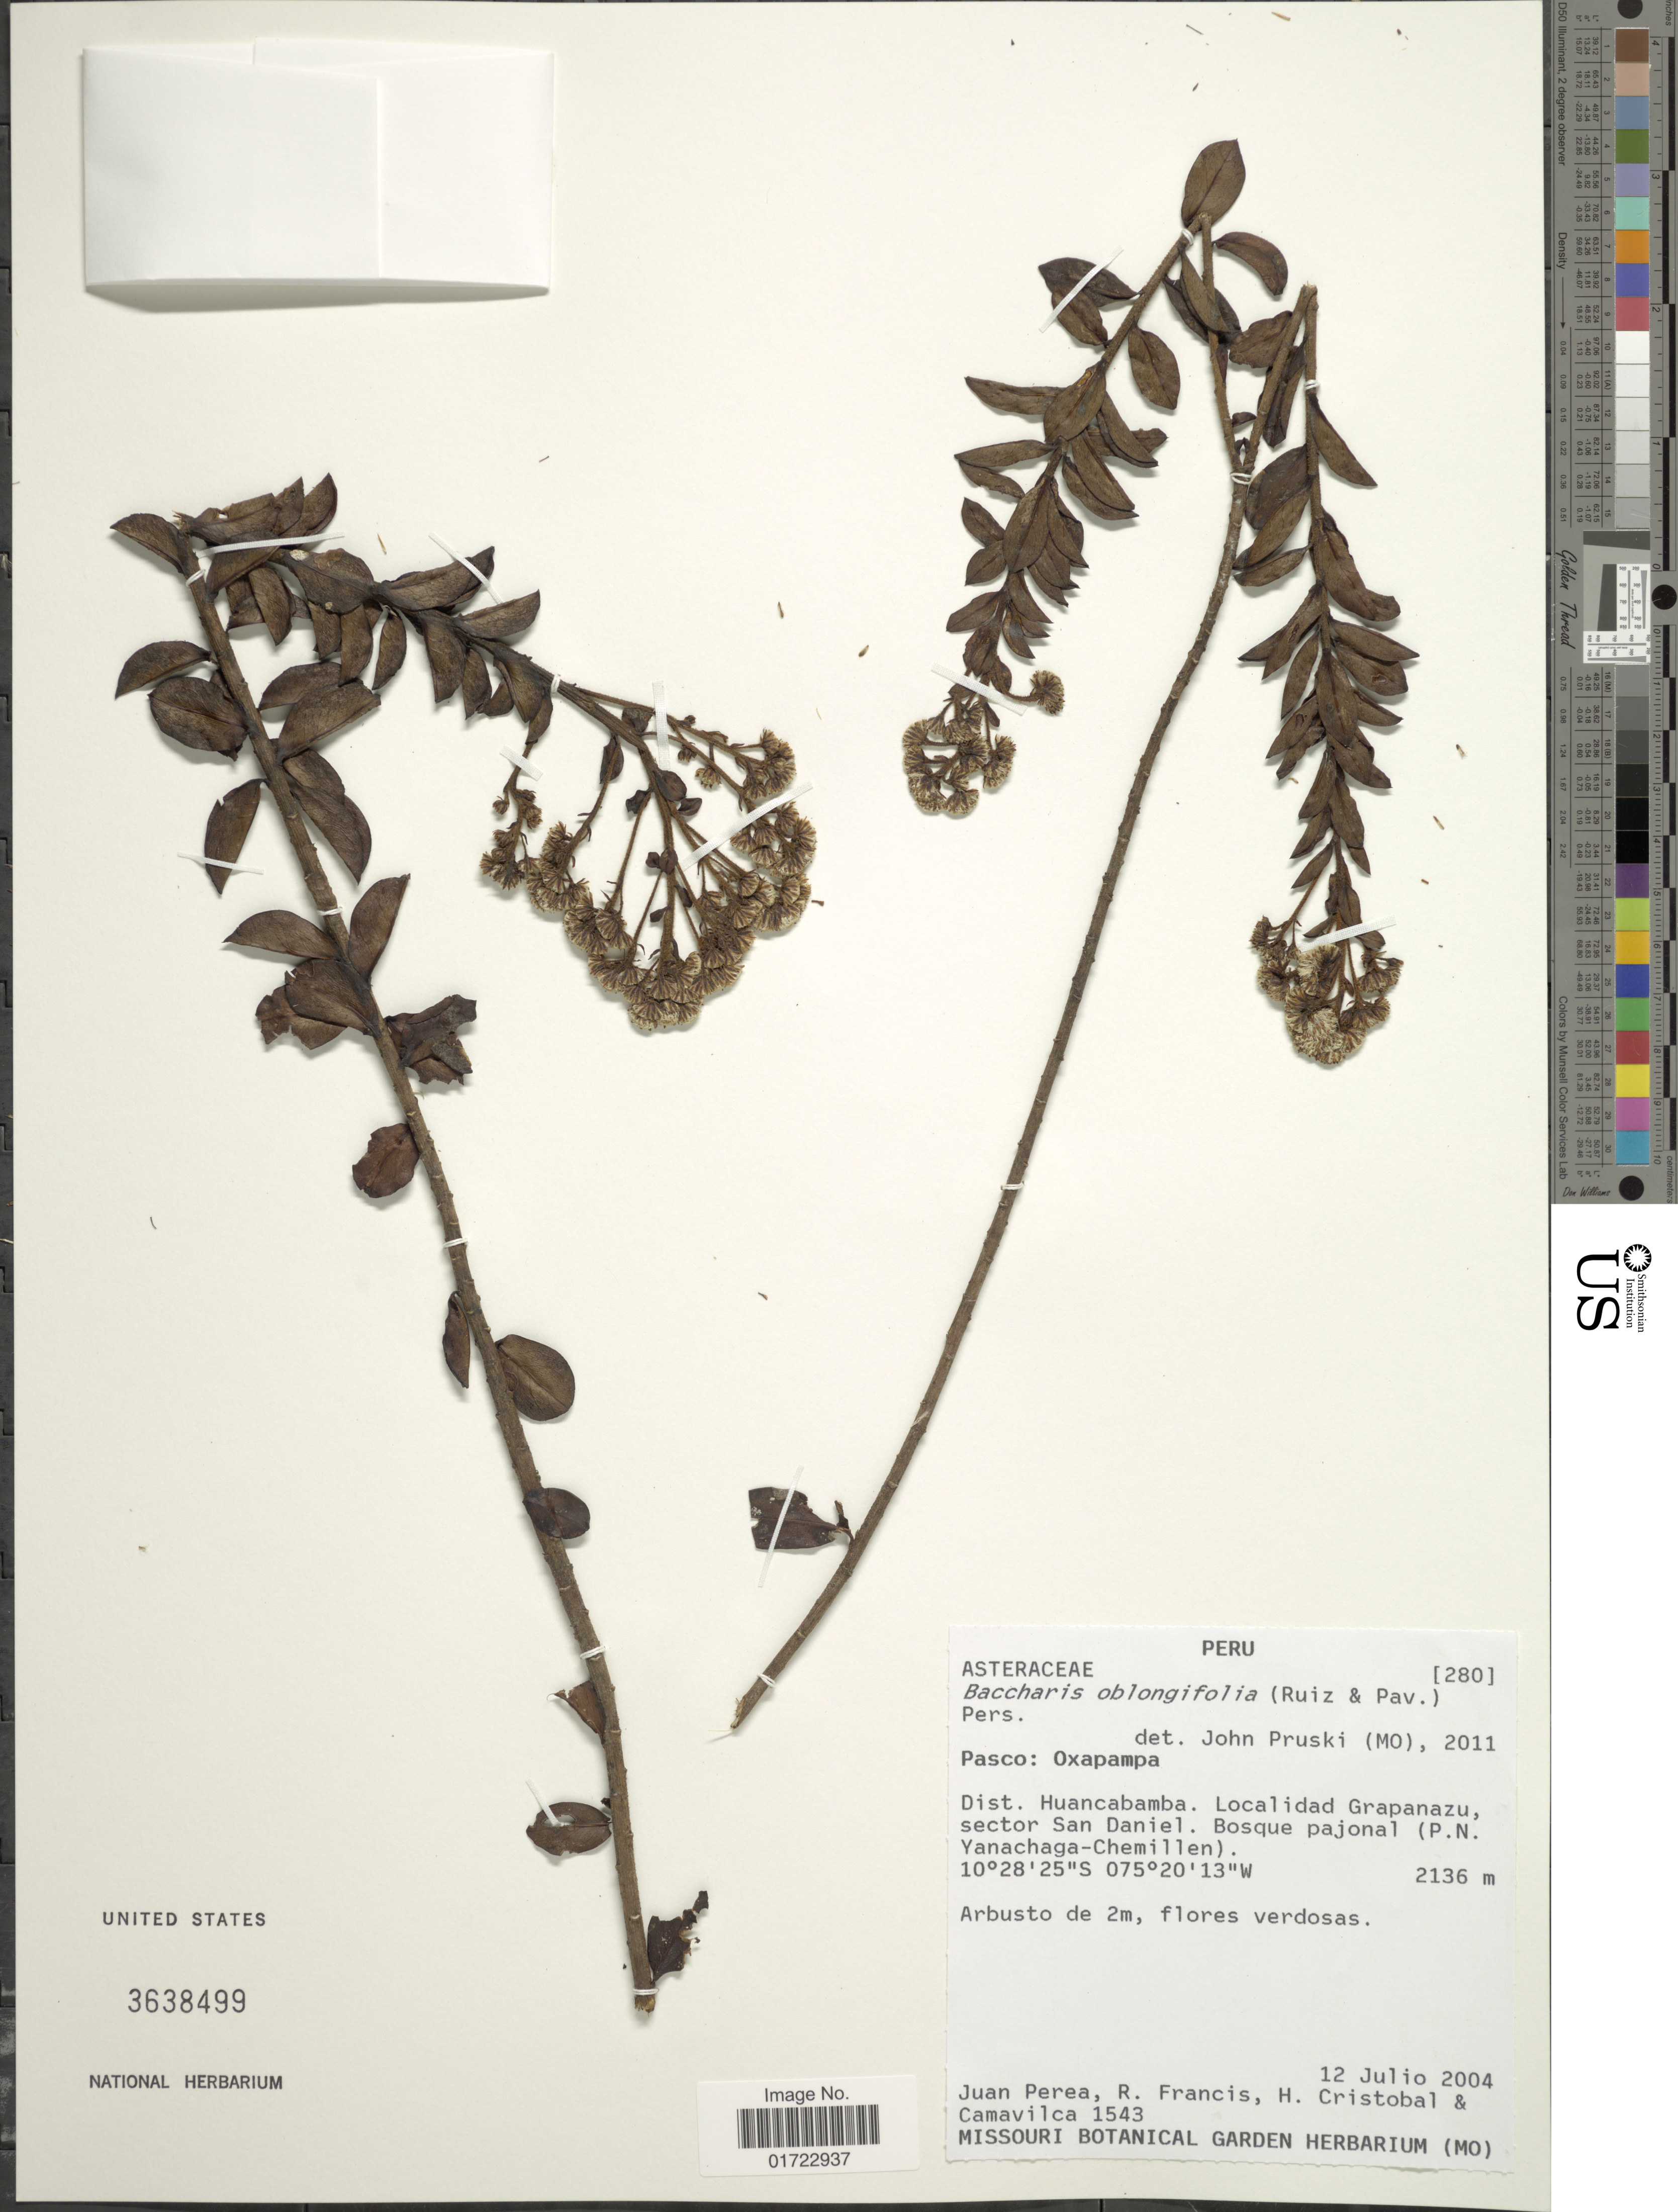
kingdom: Plantae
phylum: Tracheophyta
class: Magnoliopsida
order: Asterales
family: Asteraceae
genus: Baccharis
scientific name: Baccharis oblongifolia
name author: (Ruiz & Pav.) Pers.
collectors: J. Perea, R. Francis, H. Cristobal & Camavilca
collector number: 1543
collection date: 2004-07-12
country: Peru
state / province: Pasco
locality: Oxapampa. Dist. Huancabamba. Localidad Grapanazu, sector San Daniel. Bosque pajonal (P. N. Yanachaga-Chemillen)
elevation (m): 2136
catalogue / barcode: US 3638499